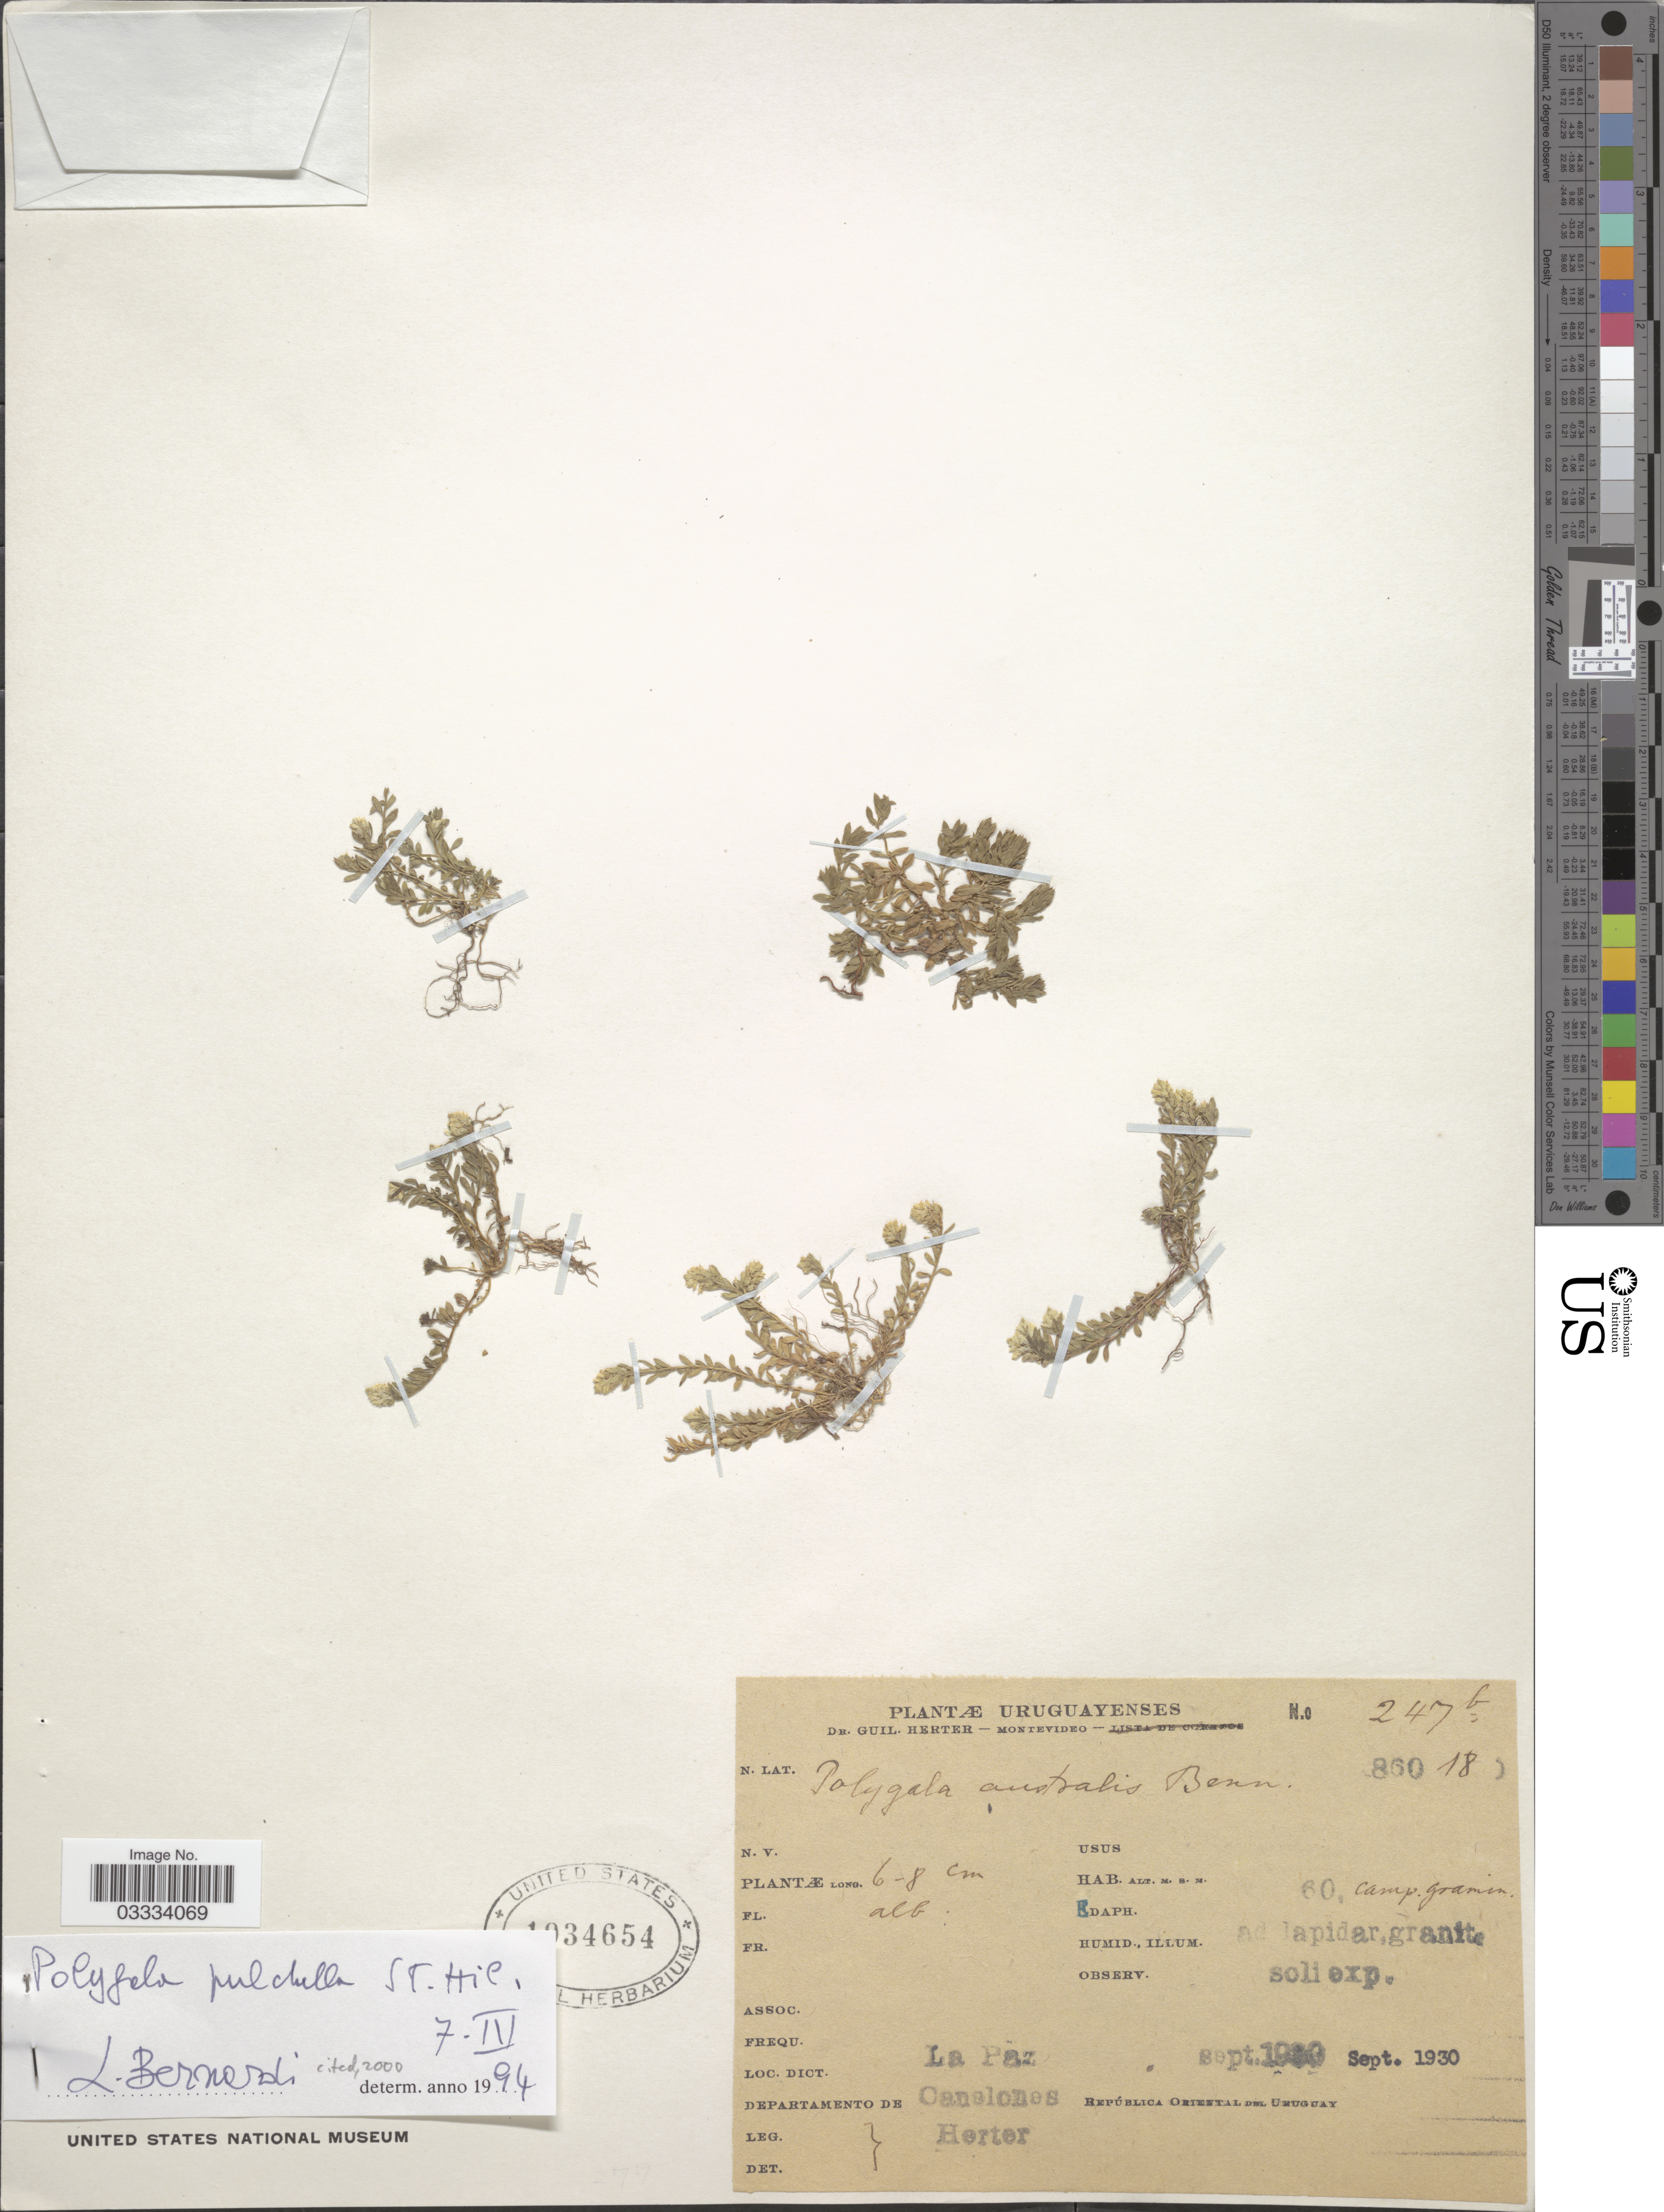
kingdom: Plantae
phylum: Tracheophyta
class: Magnoliopsida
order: Fabales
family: Polygalaceae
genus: Polygala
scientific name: Polygala pulchella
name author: A. St.-Hil. & Moq.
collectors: G. Herter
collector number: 247b. (86018?)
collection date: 1930-09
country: Uruguay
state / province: Canelones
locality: La Paz, Departamento de Canelones.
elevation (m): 60